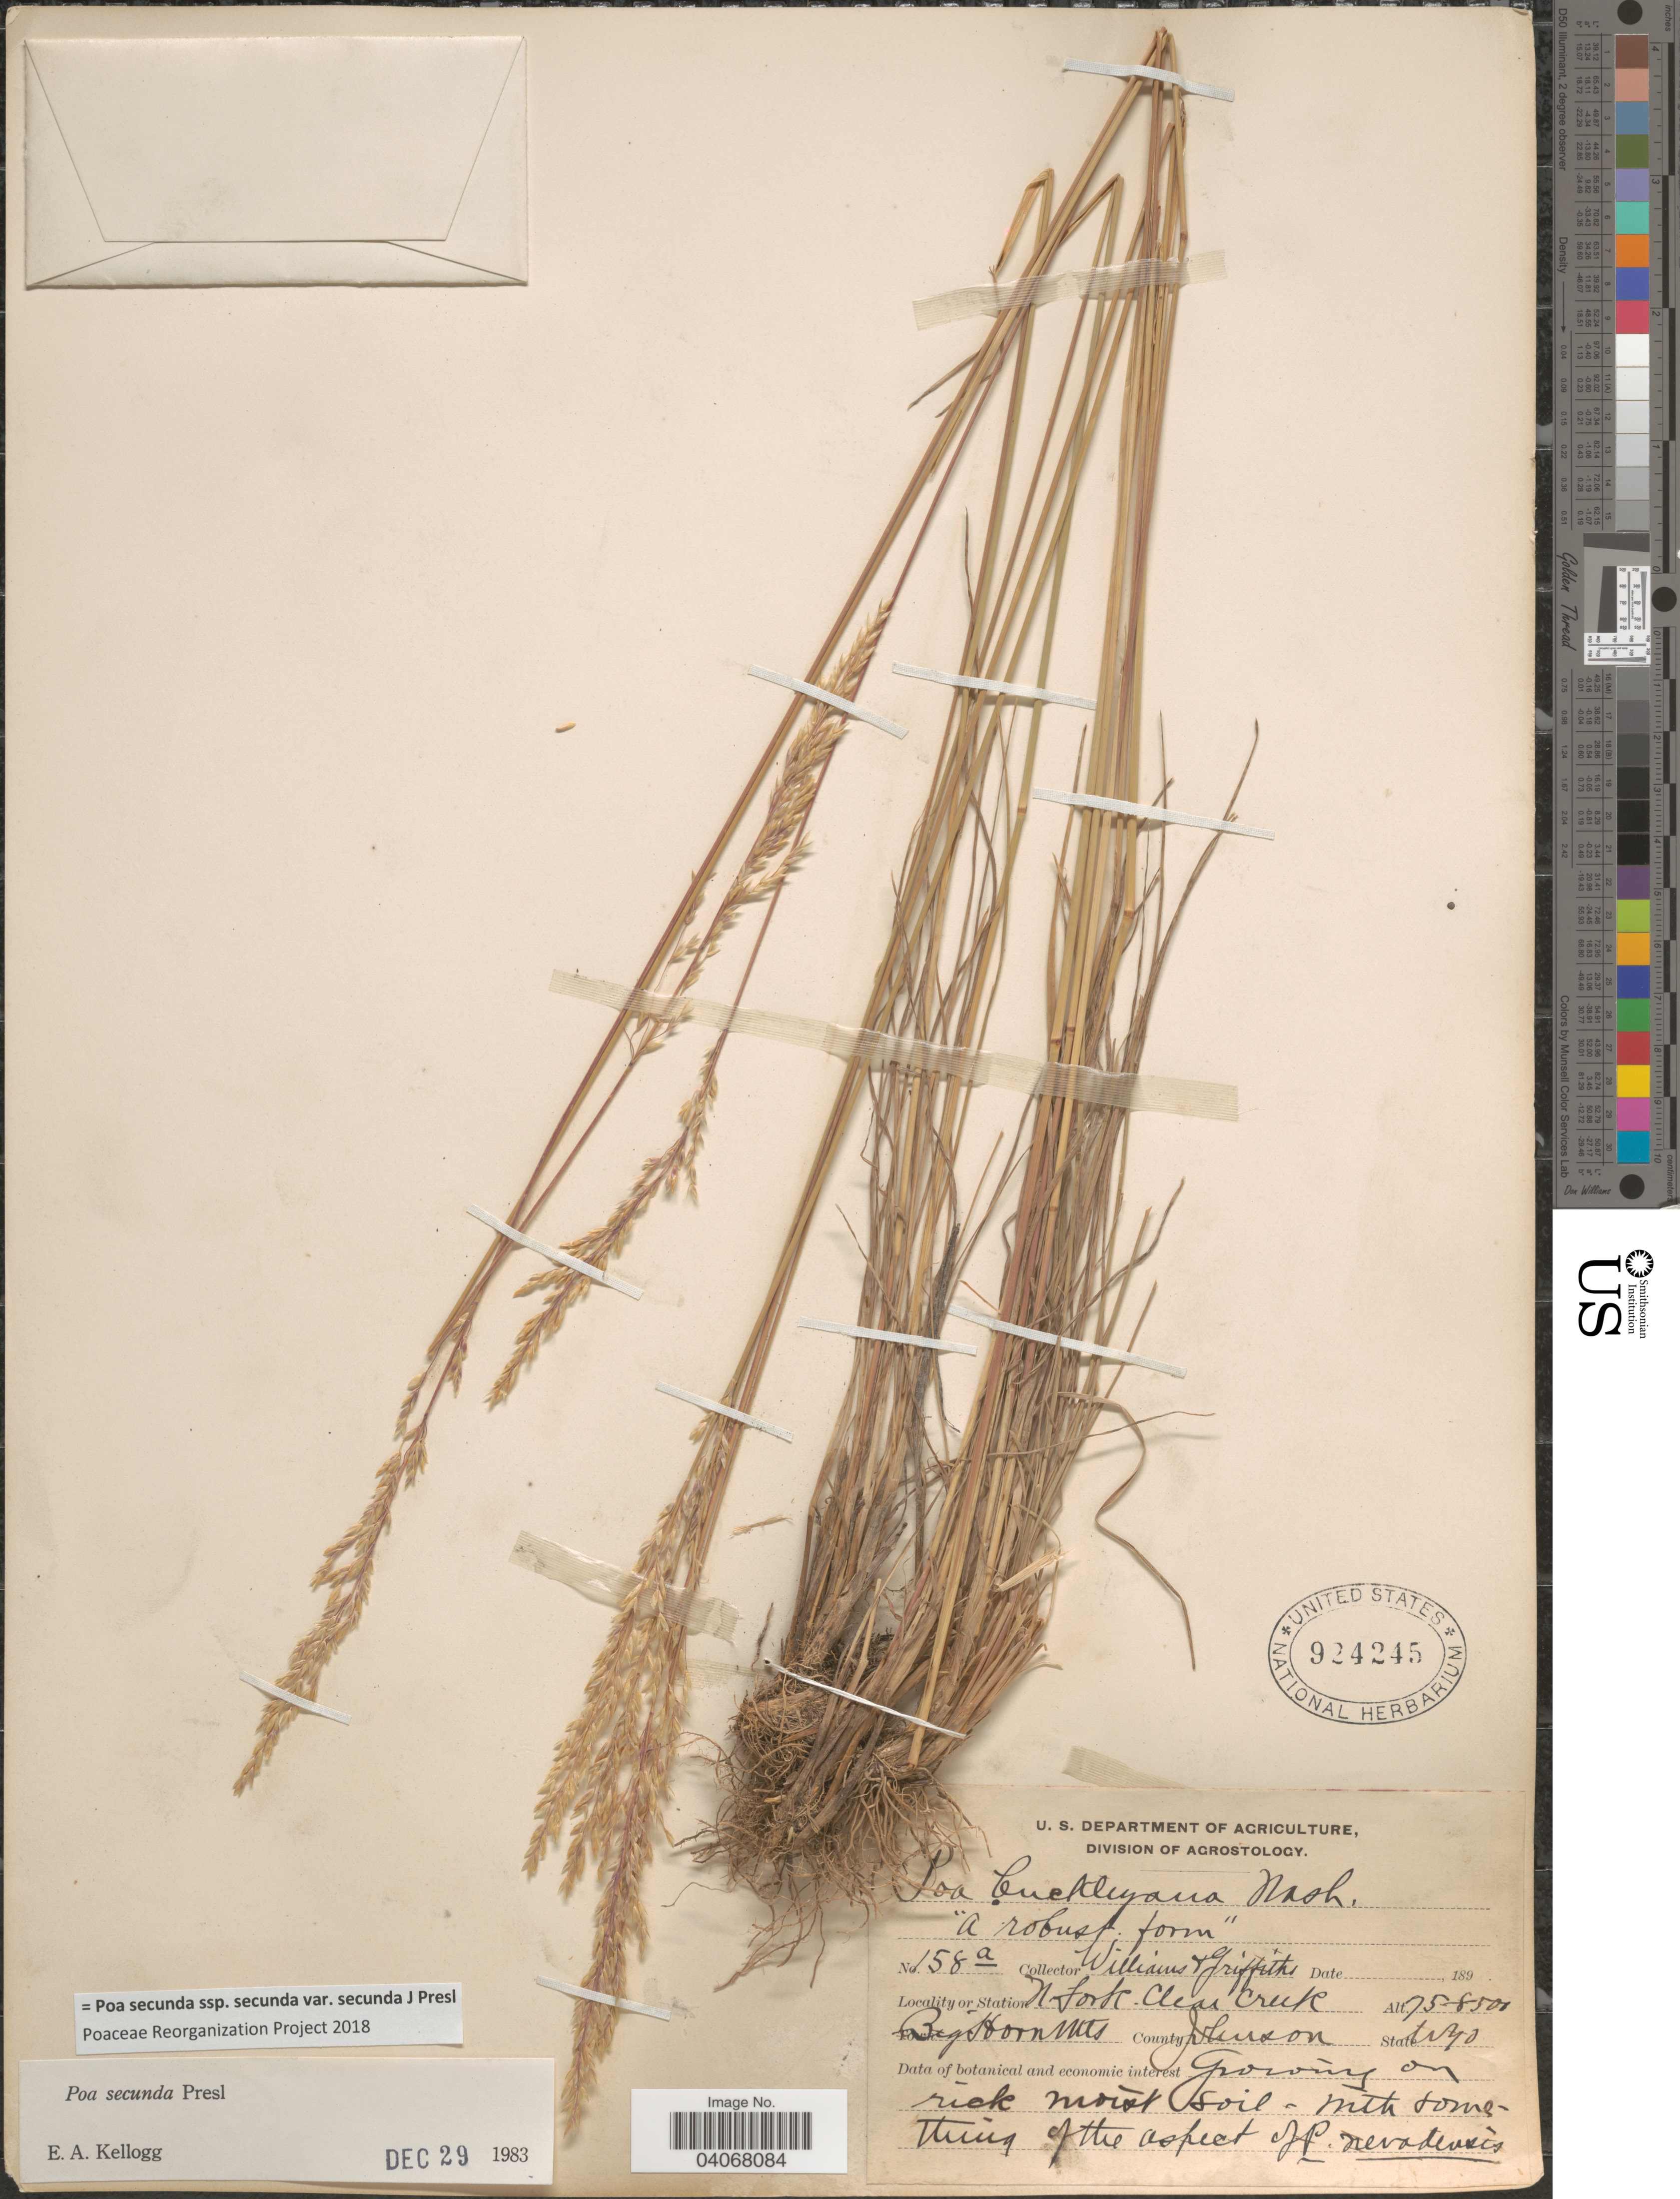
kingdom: Plantae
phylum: Tracheophyta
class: Liliopsida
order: Poales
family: Poaceae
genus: Poa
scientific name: Poa secunda subsp. secunda var. secunda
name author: J. Presl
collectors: -- Williams & -- Griffiths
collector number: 158a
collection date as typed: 189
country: United States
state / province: Wyoming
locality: N. Fork Clear Creek. Big Horn Mts. County Johnson.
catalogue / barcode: US 924245